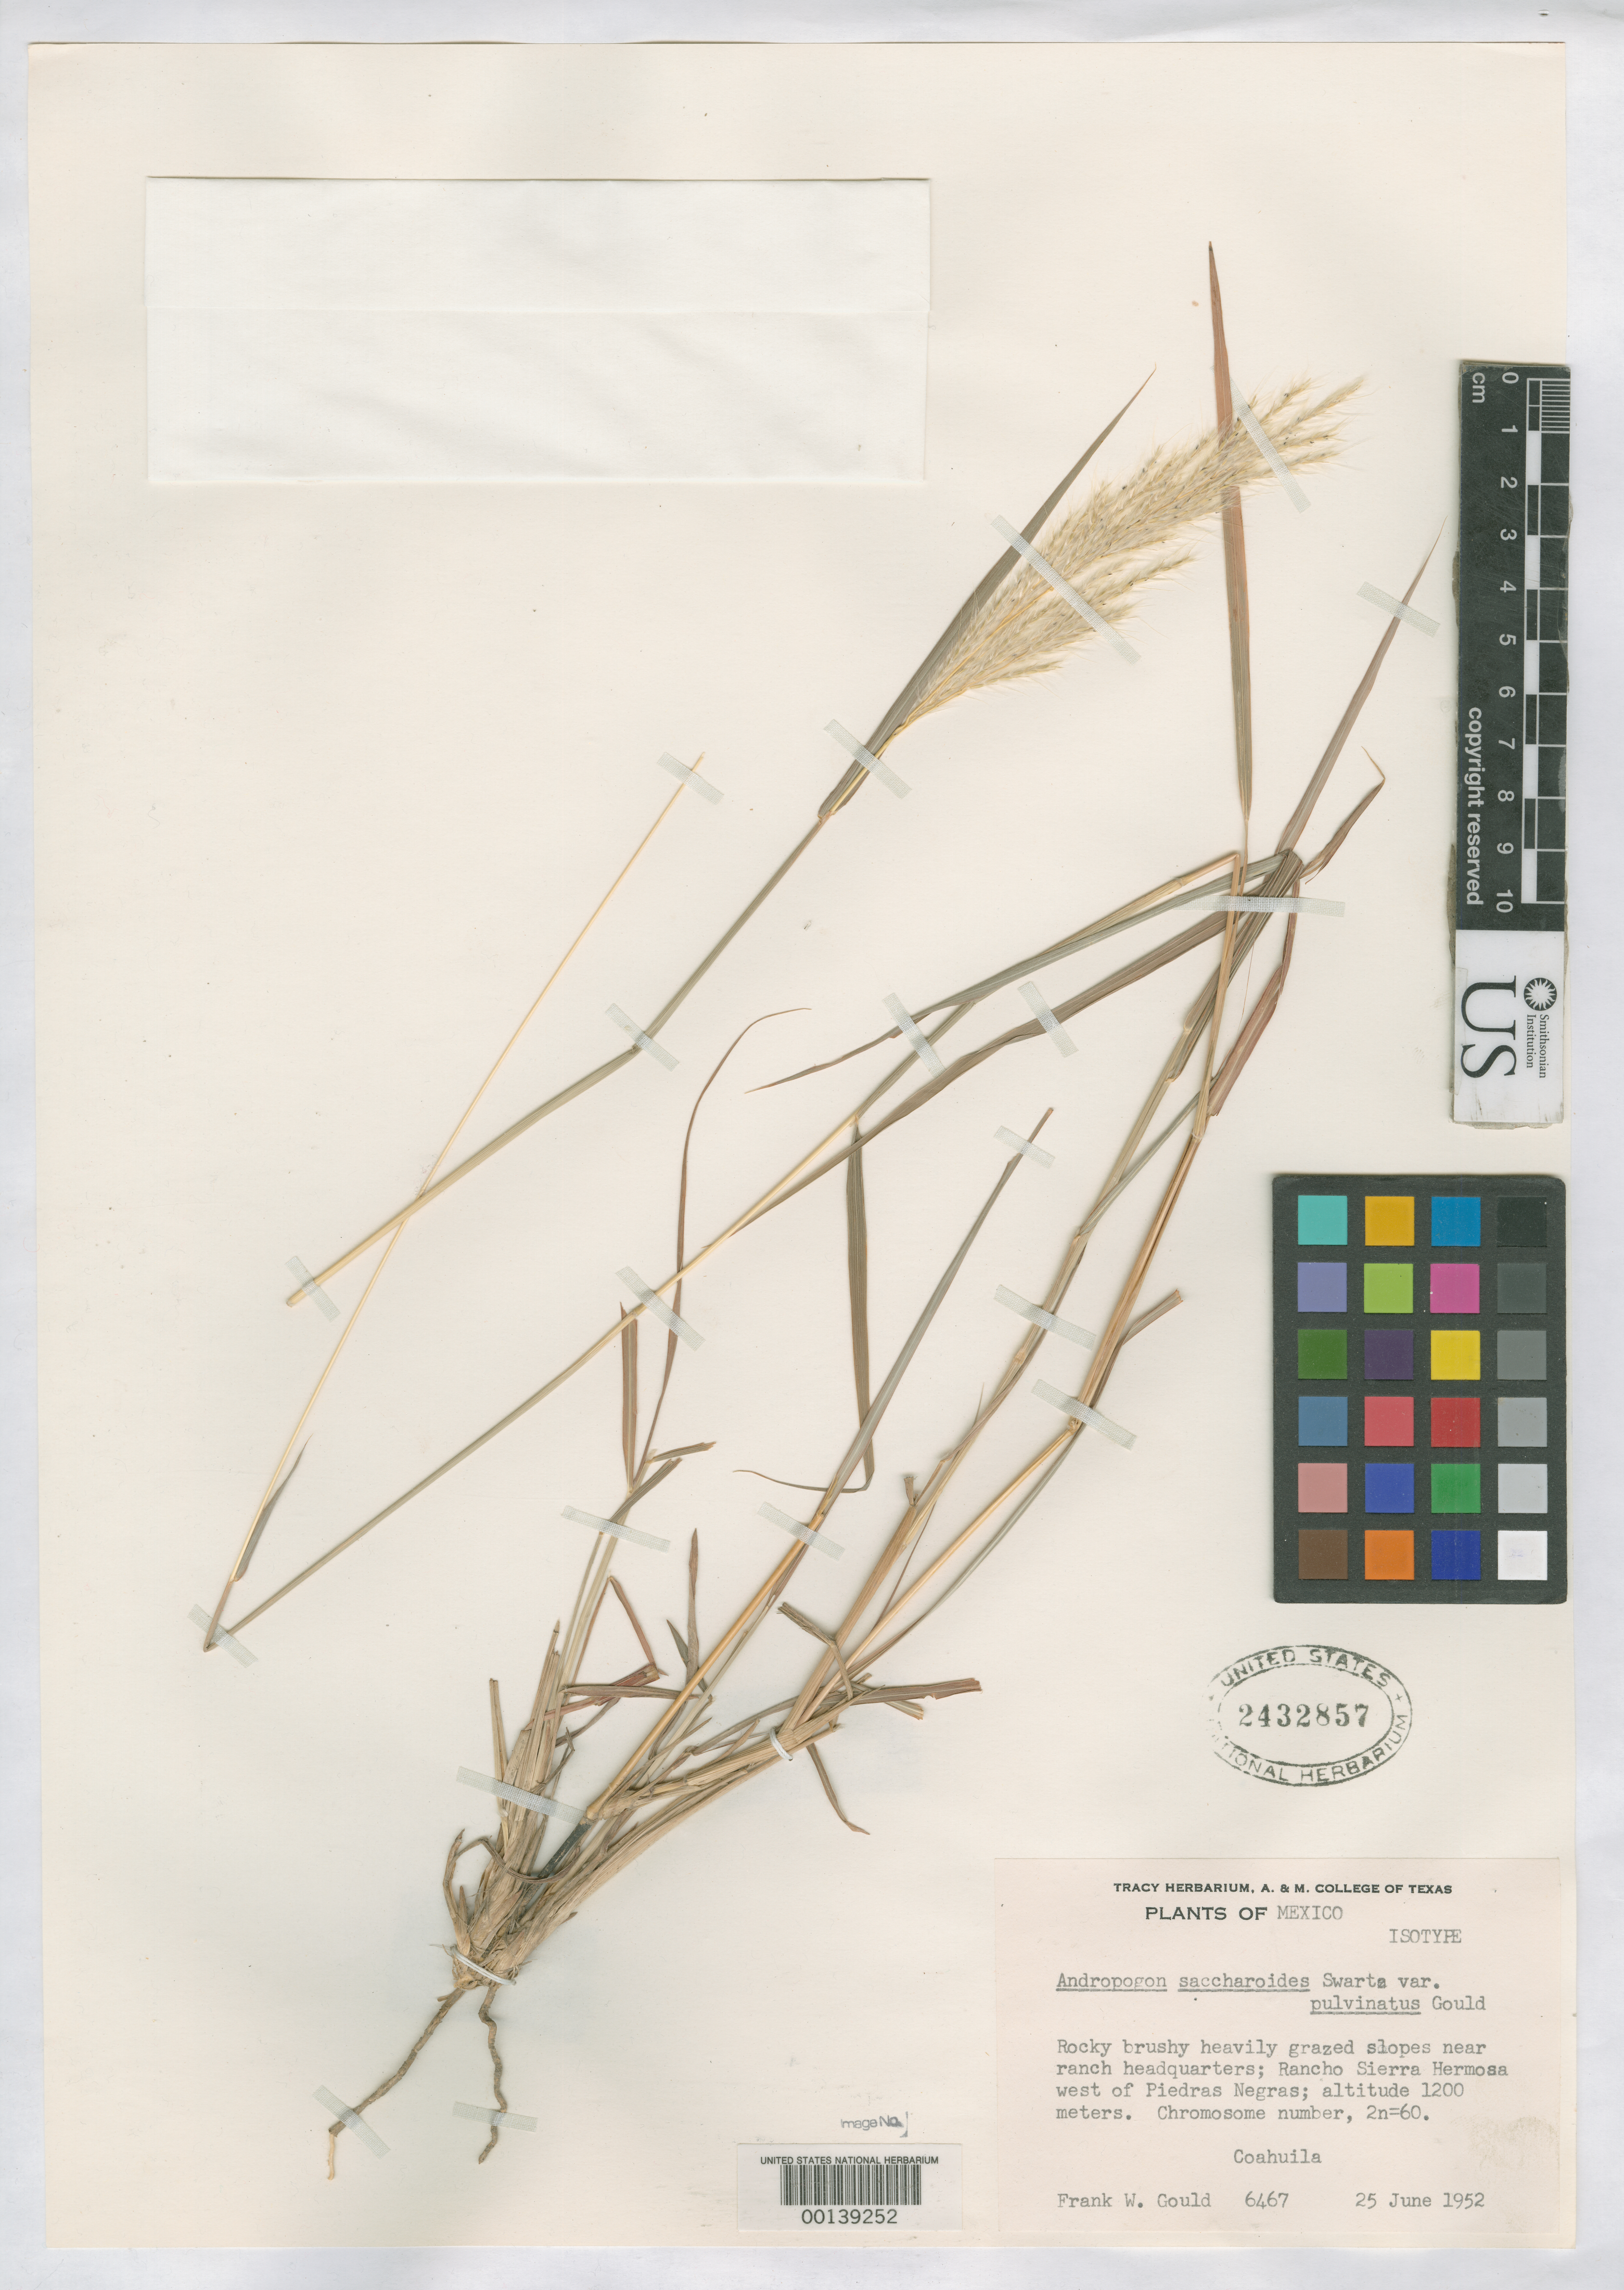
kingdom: Plantae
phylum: Tracheophyta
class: Liliopsida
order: Poales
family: Poaceae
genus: Andropogon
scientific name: Andropogon saccharoides var. pulvinatus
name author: Gould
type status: Isotype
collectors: F. W. Gould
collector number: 6467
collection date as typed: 25 Jun 1952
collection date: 1952-06-25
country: Mexico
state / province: Coahuila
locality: Rancho Sierra Hermosa, 40 mi W of Monclava; alt. 6700 ft.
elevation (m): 2042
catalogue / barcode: US 2432857